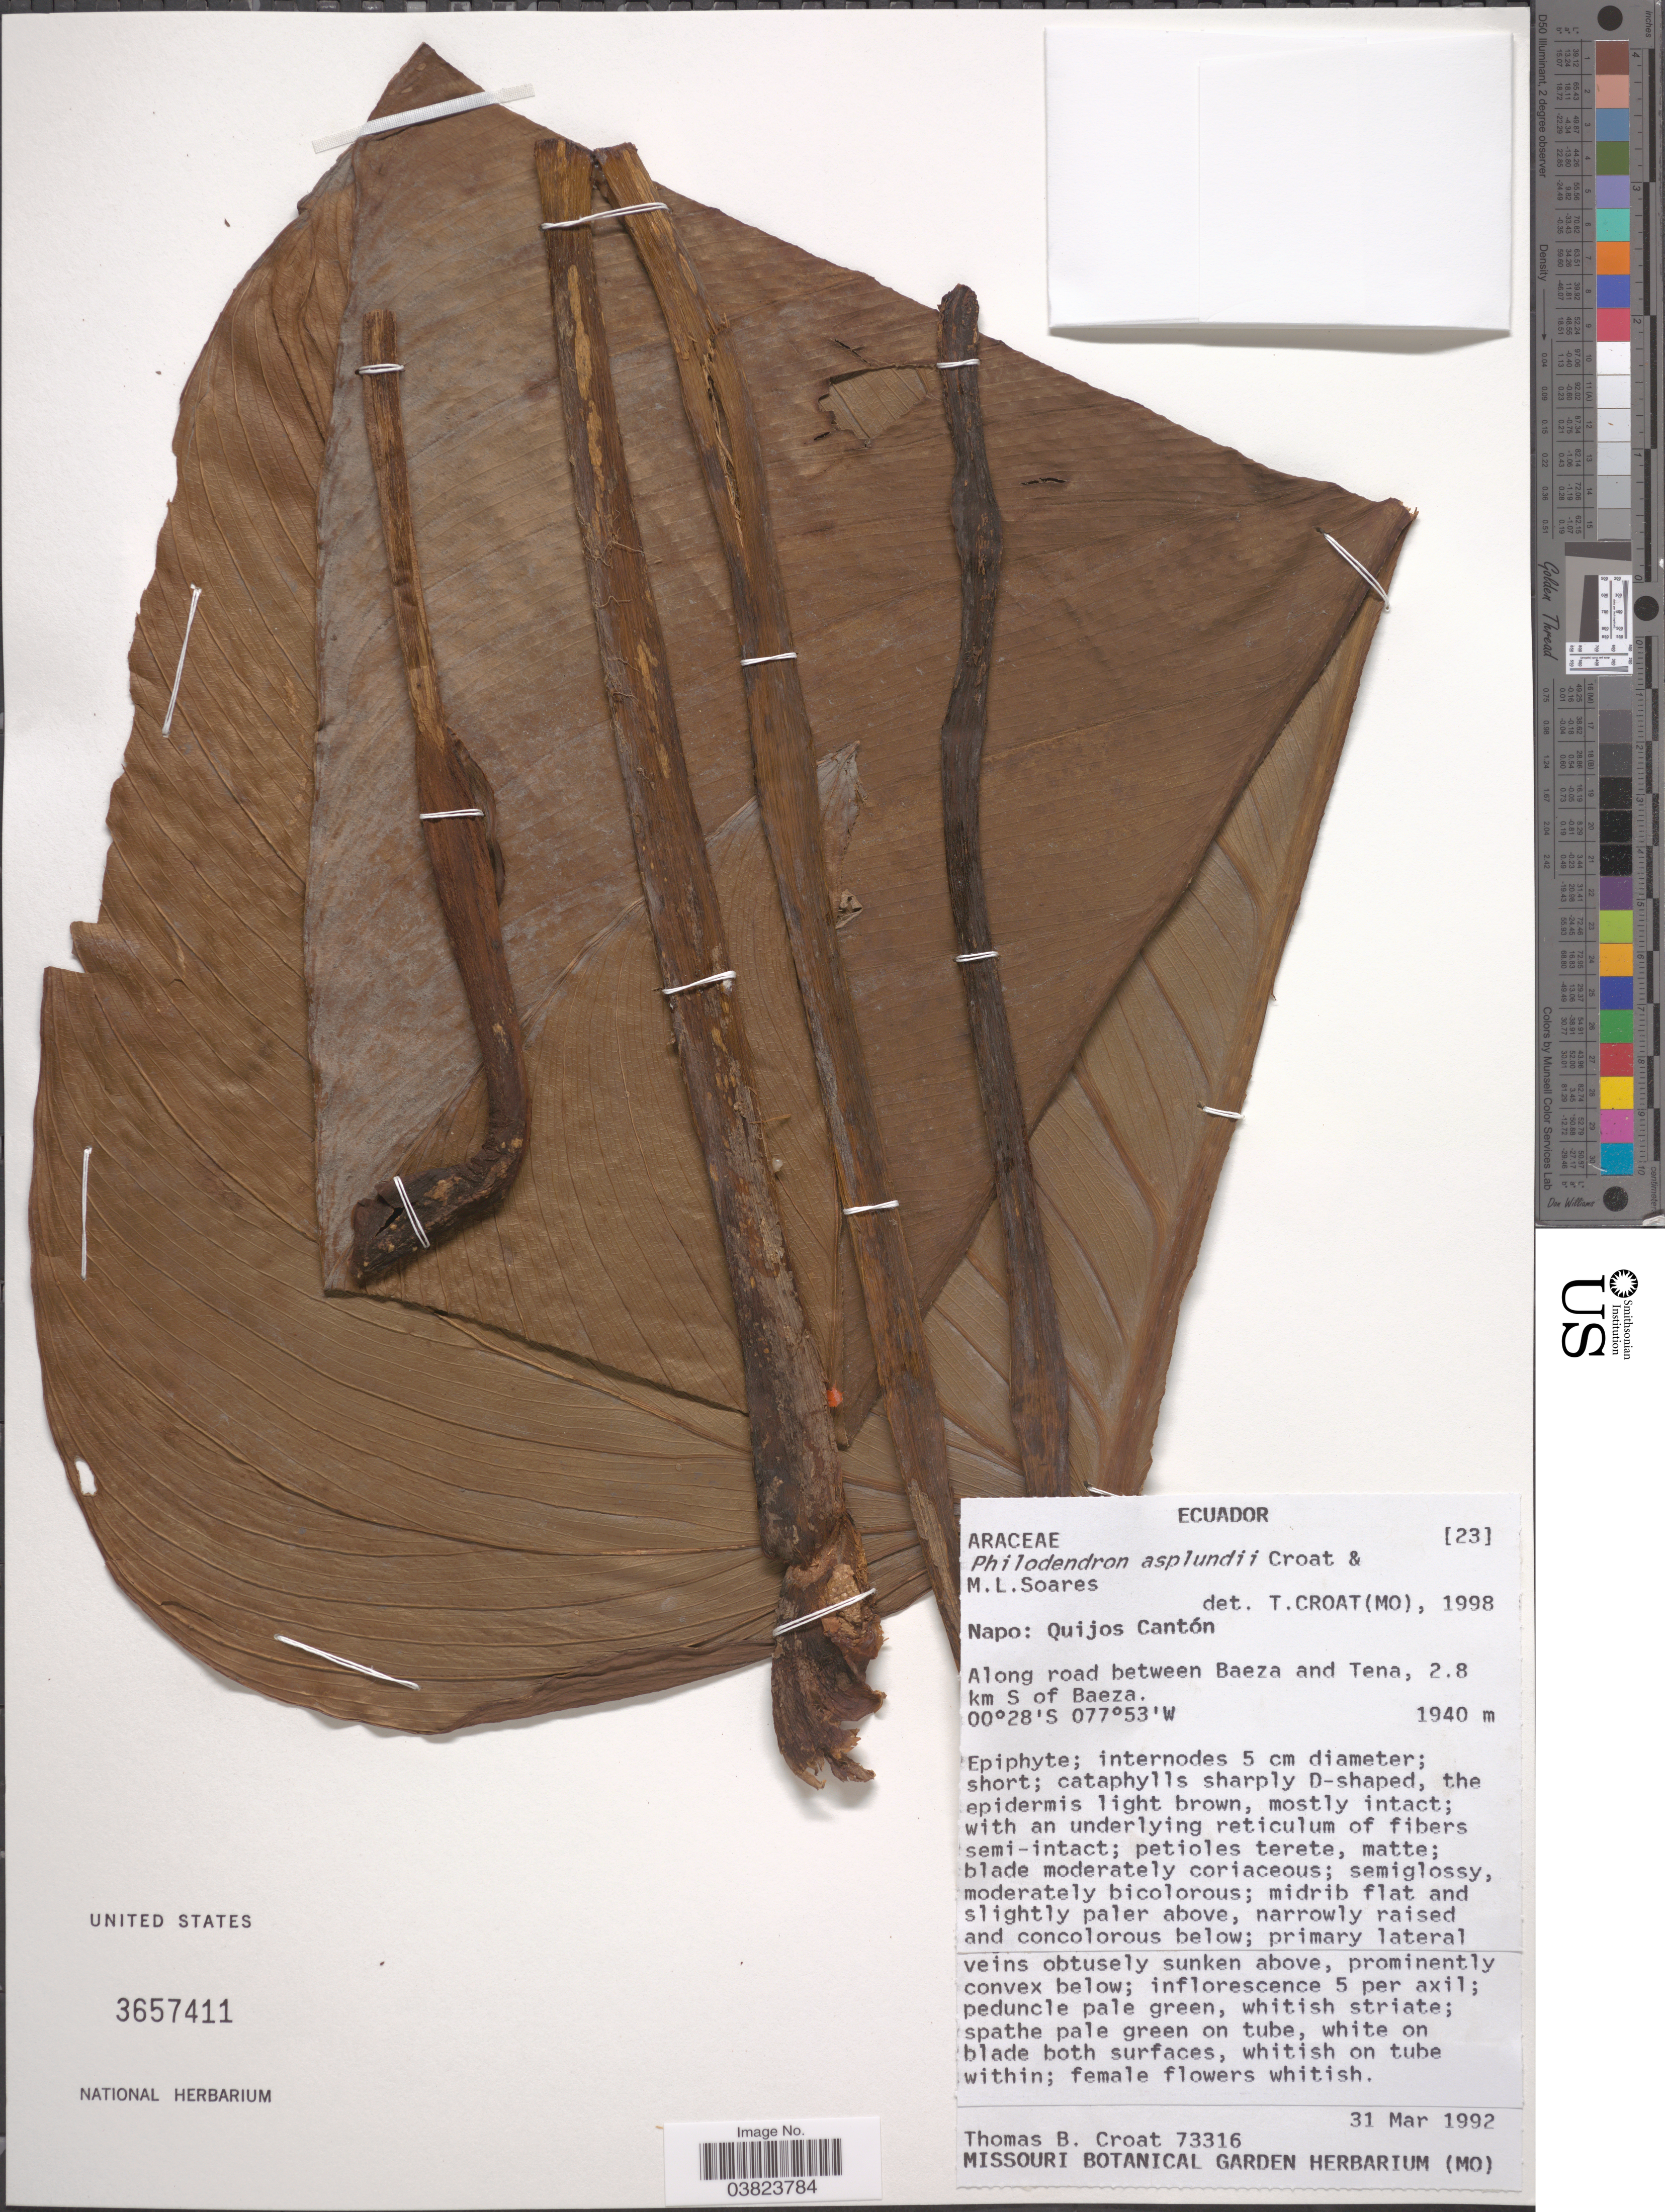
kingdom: Plantae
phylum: Tracheophyta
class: Liliopsida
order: Alismatales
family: Araceae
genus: Philodendron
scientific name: Philodendron asplundii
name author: Croat & M.L. Soares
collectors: T. B. Croat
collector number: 73316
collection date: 1992-03-31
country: Ecuador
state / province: Napo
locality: Quijos Cantón. Along road between Baeza and Tena, 2.8 km S of Baeza.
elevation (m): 1940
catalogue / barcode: US 3657411